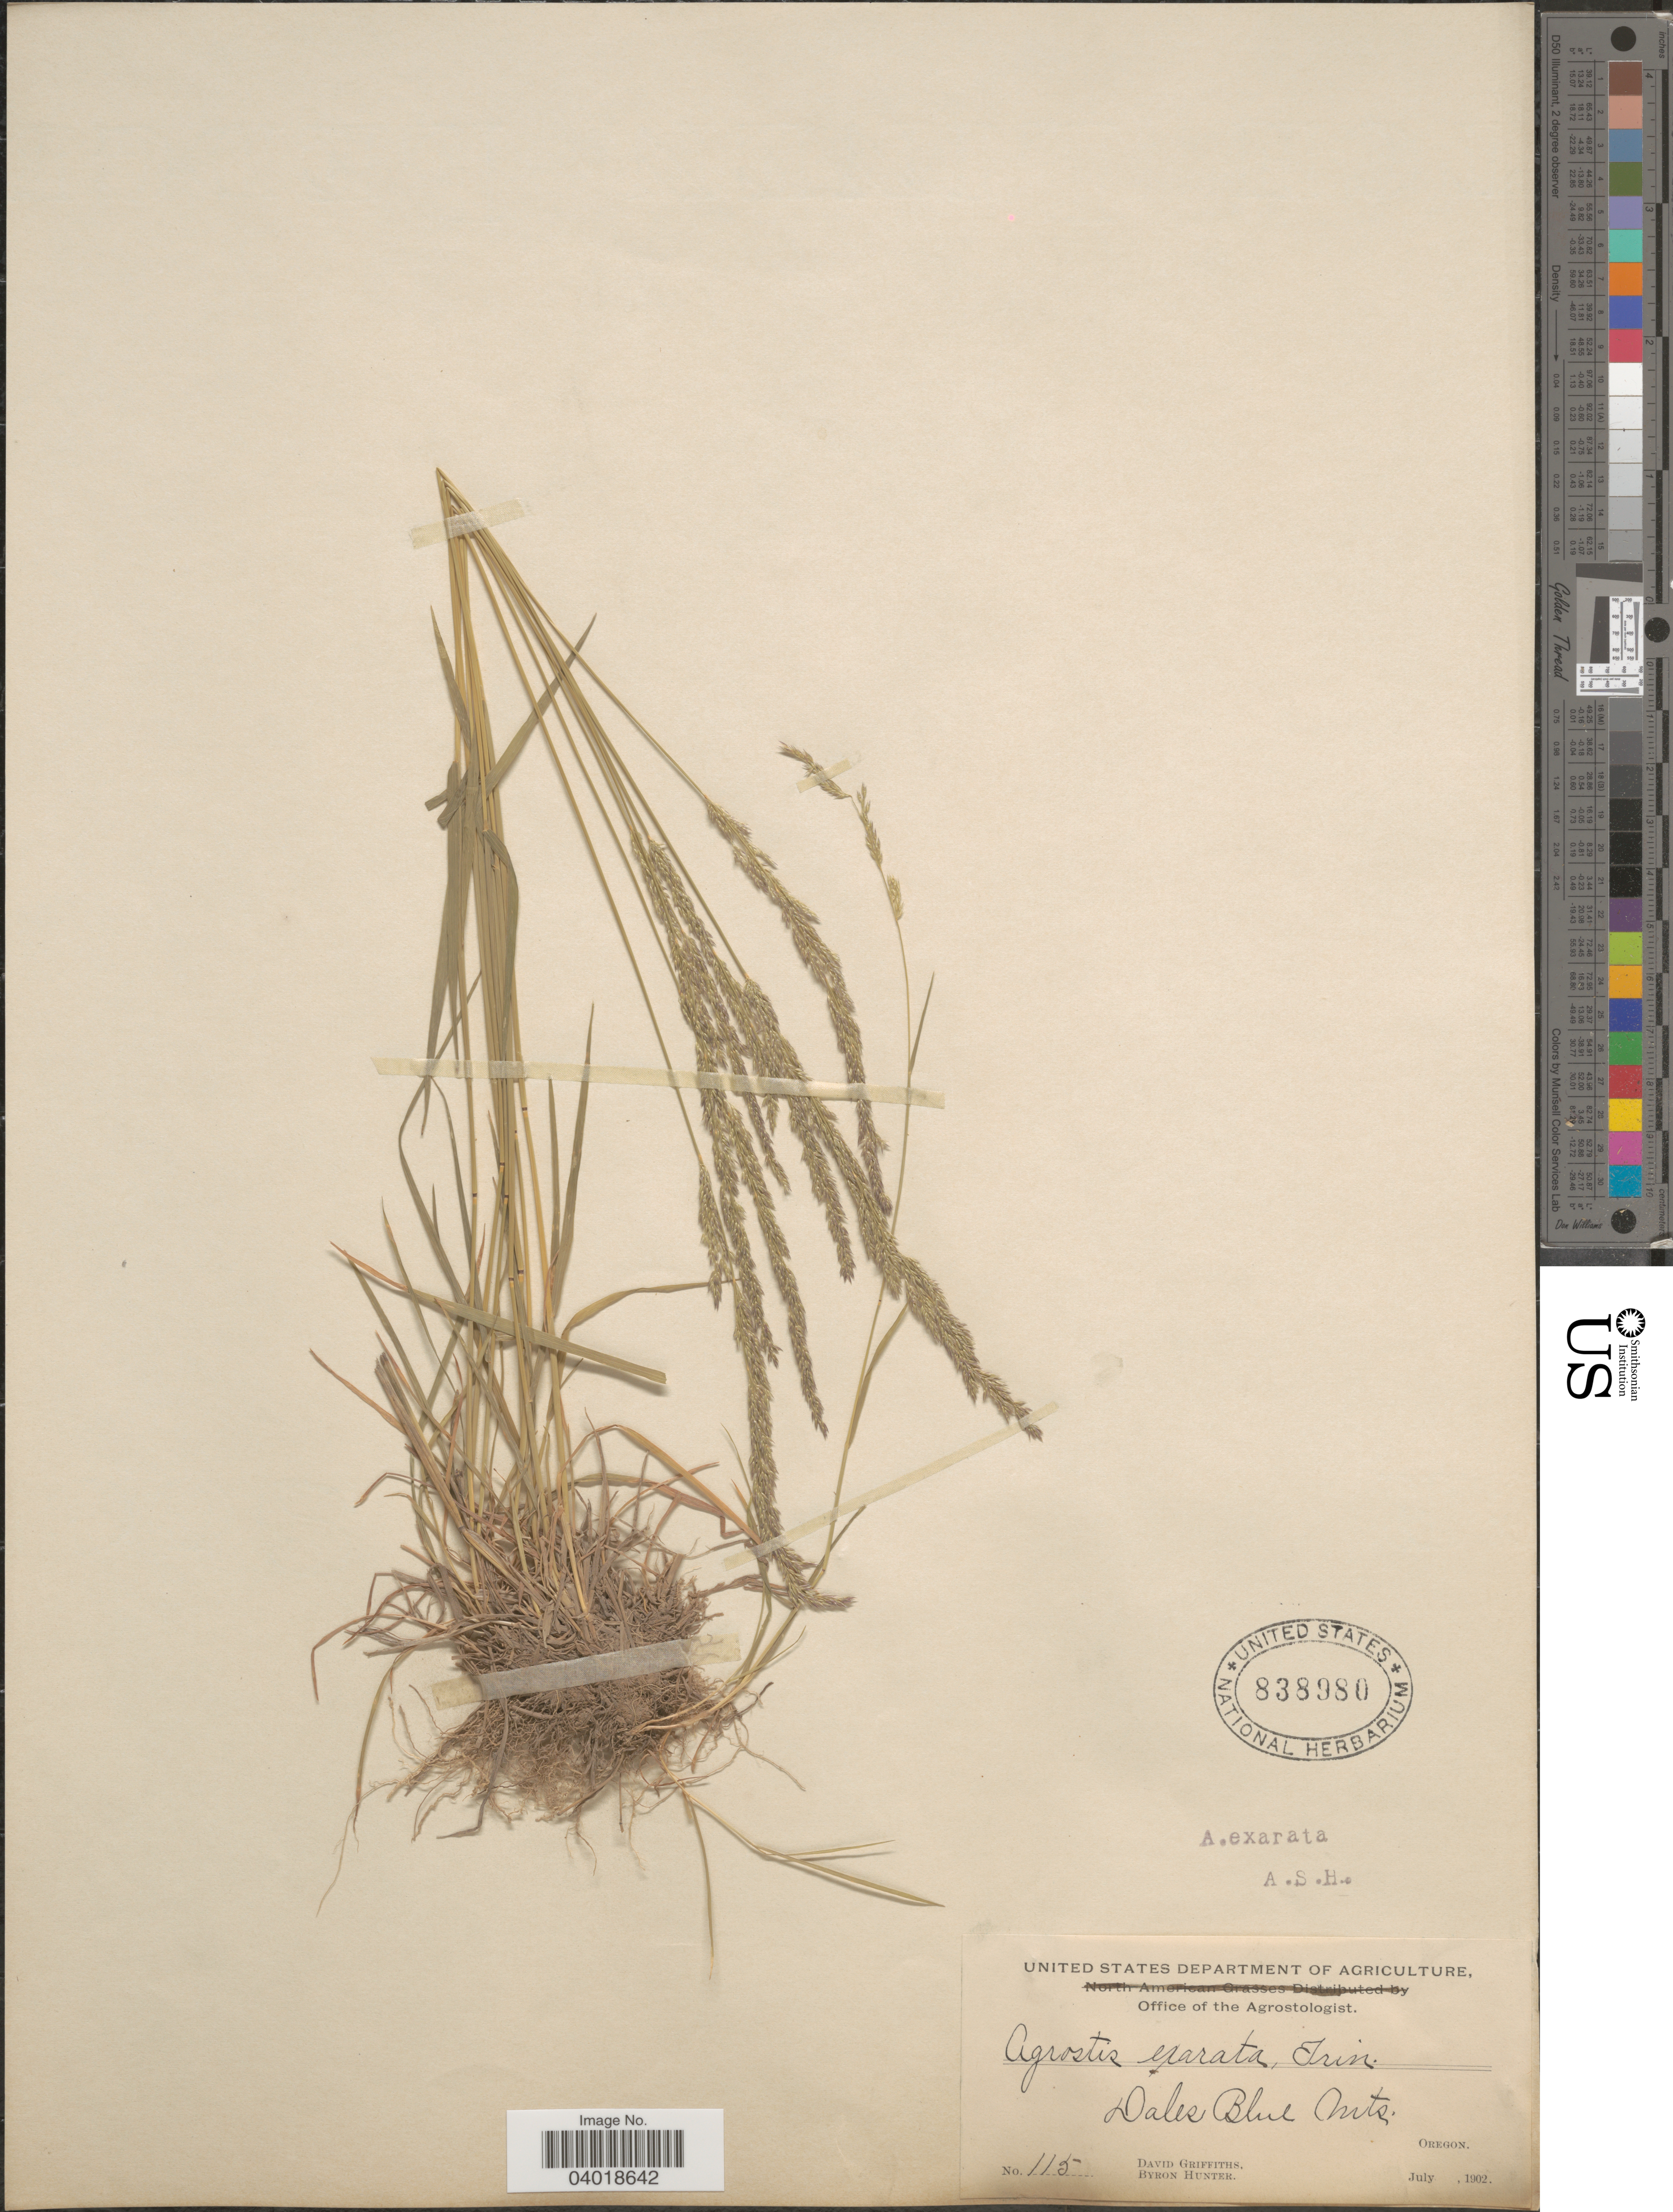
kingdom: Plantae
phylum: Tracheophyta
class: Liliopsida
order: Poales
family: Poaceae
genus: Agrostis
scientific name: Agrostis exarata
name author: Trin.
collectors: D. Griffiths & B. Hunter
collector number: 115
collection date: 1902-07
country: United States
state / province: Oregon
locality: Dales Blue Mts.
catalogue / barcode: US 838980